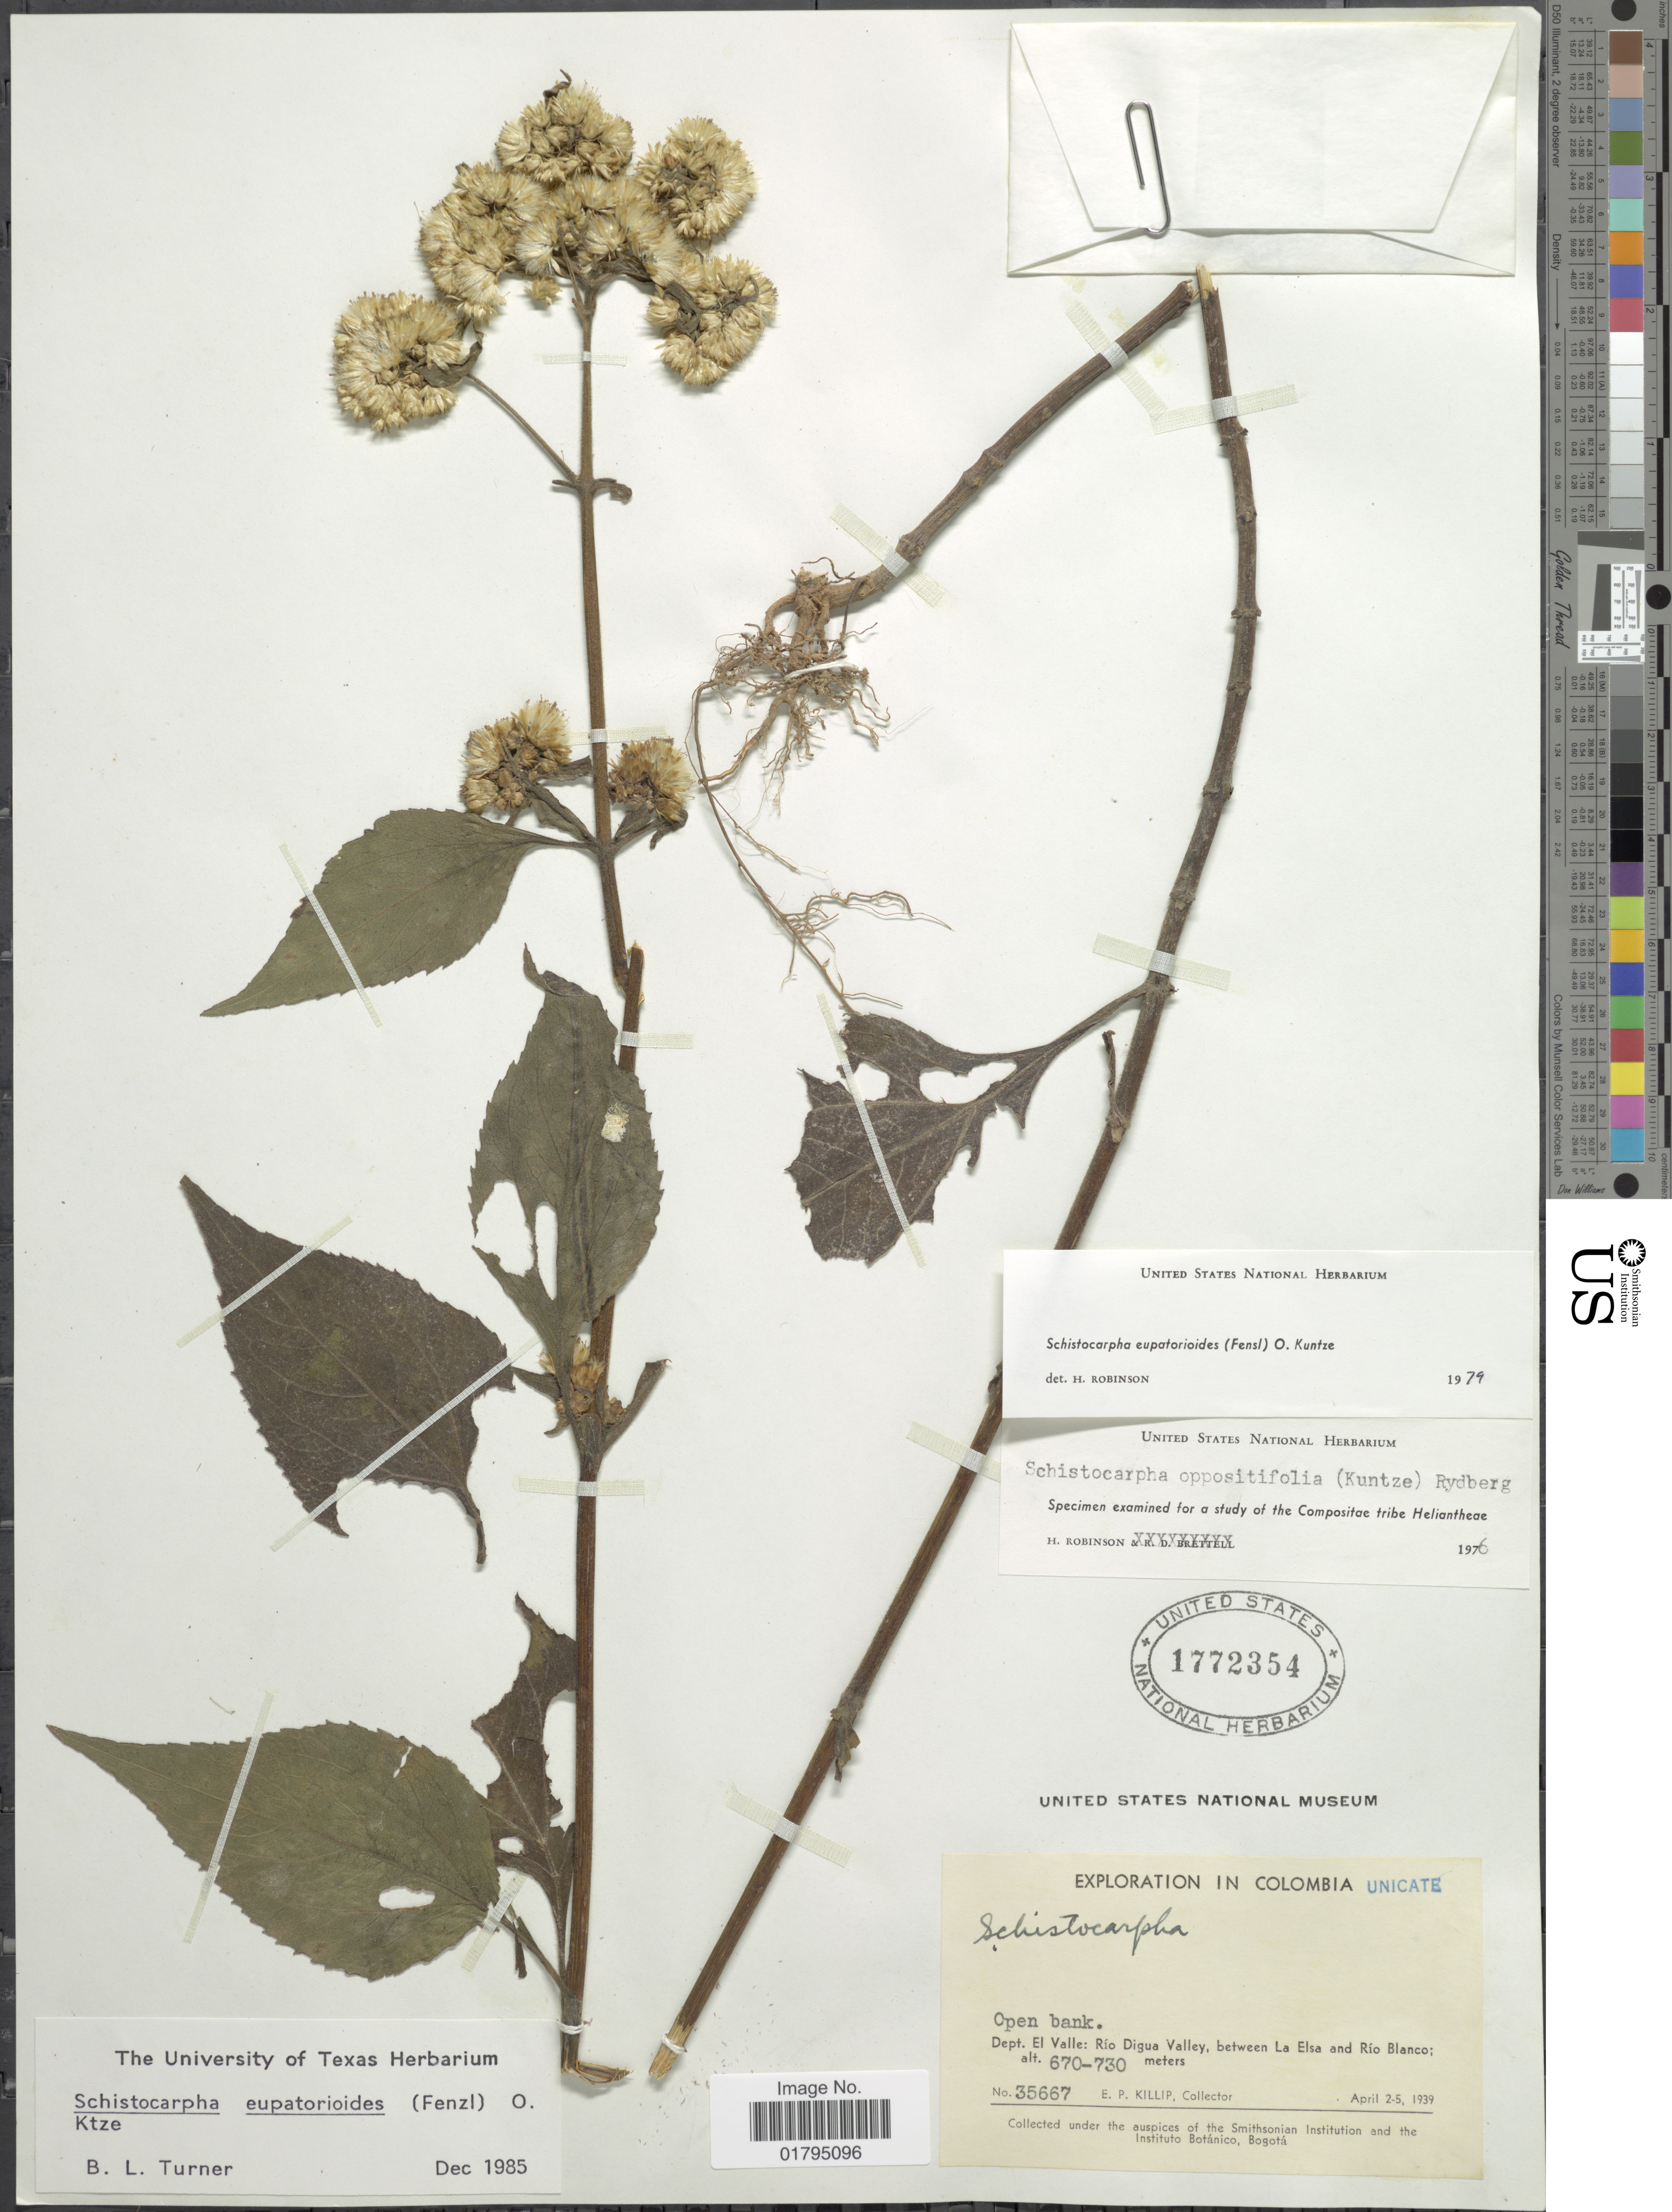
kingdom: Plantae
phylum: Tracheophyta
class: Magnoliopsida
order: Asterales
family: Asteraceae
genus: Schistocarpha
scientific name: Schistocarpha eupatorioides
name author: (Fenzl) Kuntze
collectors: E. P. Killip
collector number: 35667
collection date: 1939-04-02/1939-04-05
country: Colombia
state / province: Valle del Cauca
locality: Dept. El Valle: Rio digua Valley, between La Elsa and Rio Blanco.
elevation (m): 670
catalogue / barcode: US 1772354